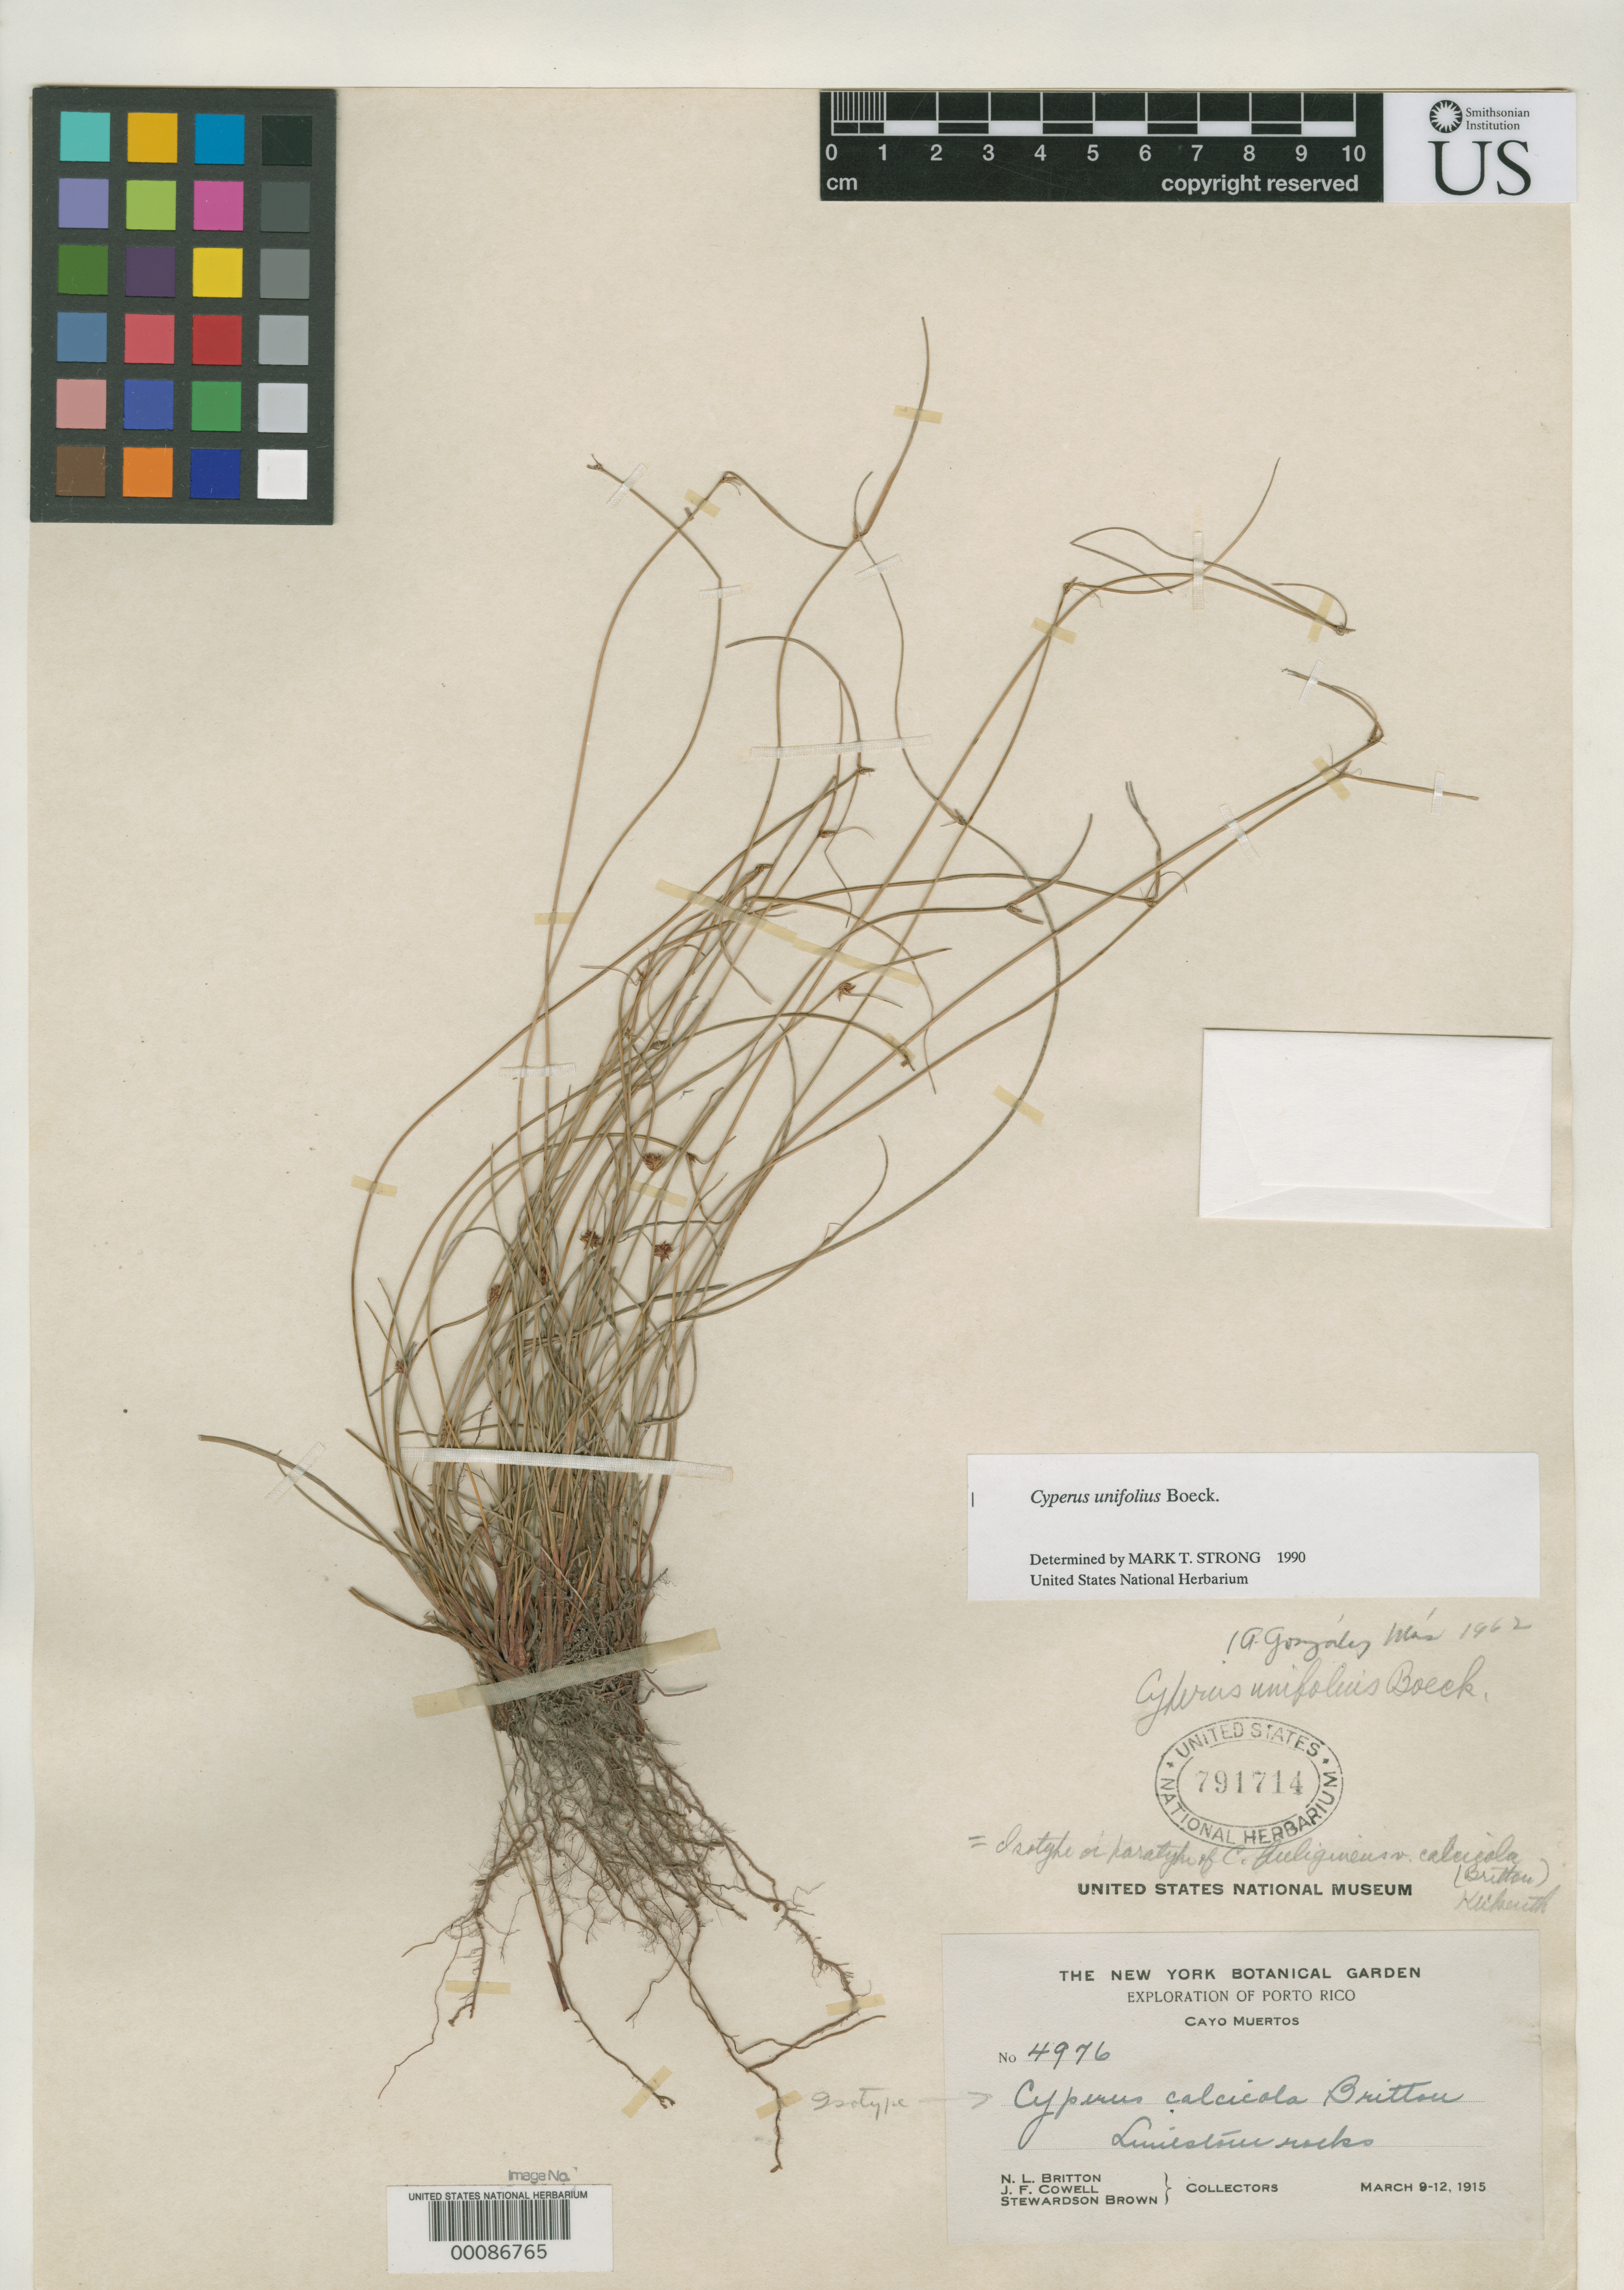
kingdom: Plantae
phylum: Tracheophyta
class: Liliopsida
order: Poales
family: Cyperaceae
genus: Cyperus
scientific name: Cyperus calcicola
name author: Britton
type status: Isotype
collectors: N. Britton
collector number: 4976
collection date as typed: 09 Mar 1915 to 12 Mar 1915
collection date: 1915-03-09/1915-03-12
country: Puerto Rico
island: Greater Antilles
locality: Cayo Muertos.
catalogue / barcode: US 791714